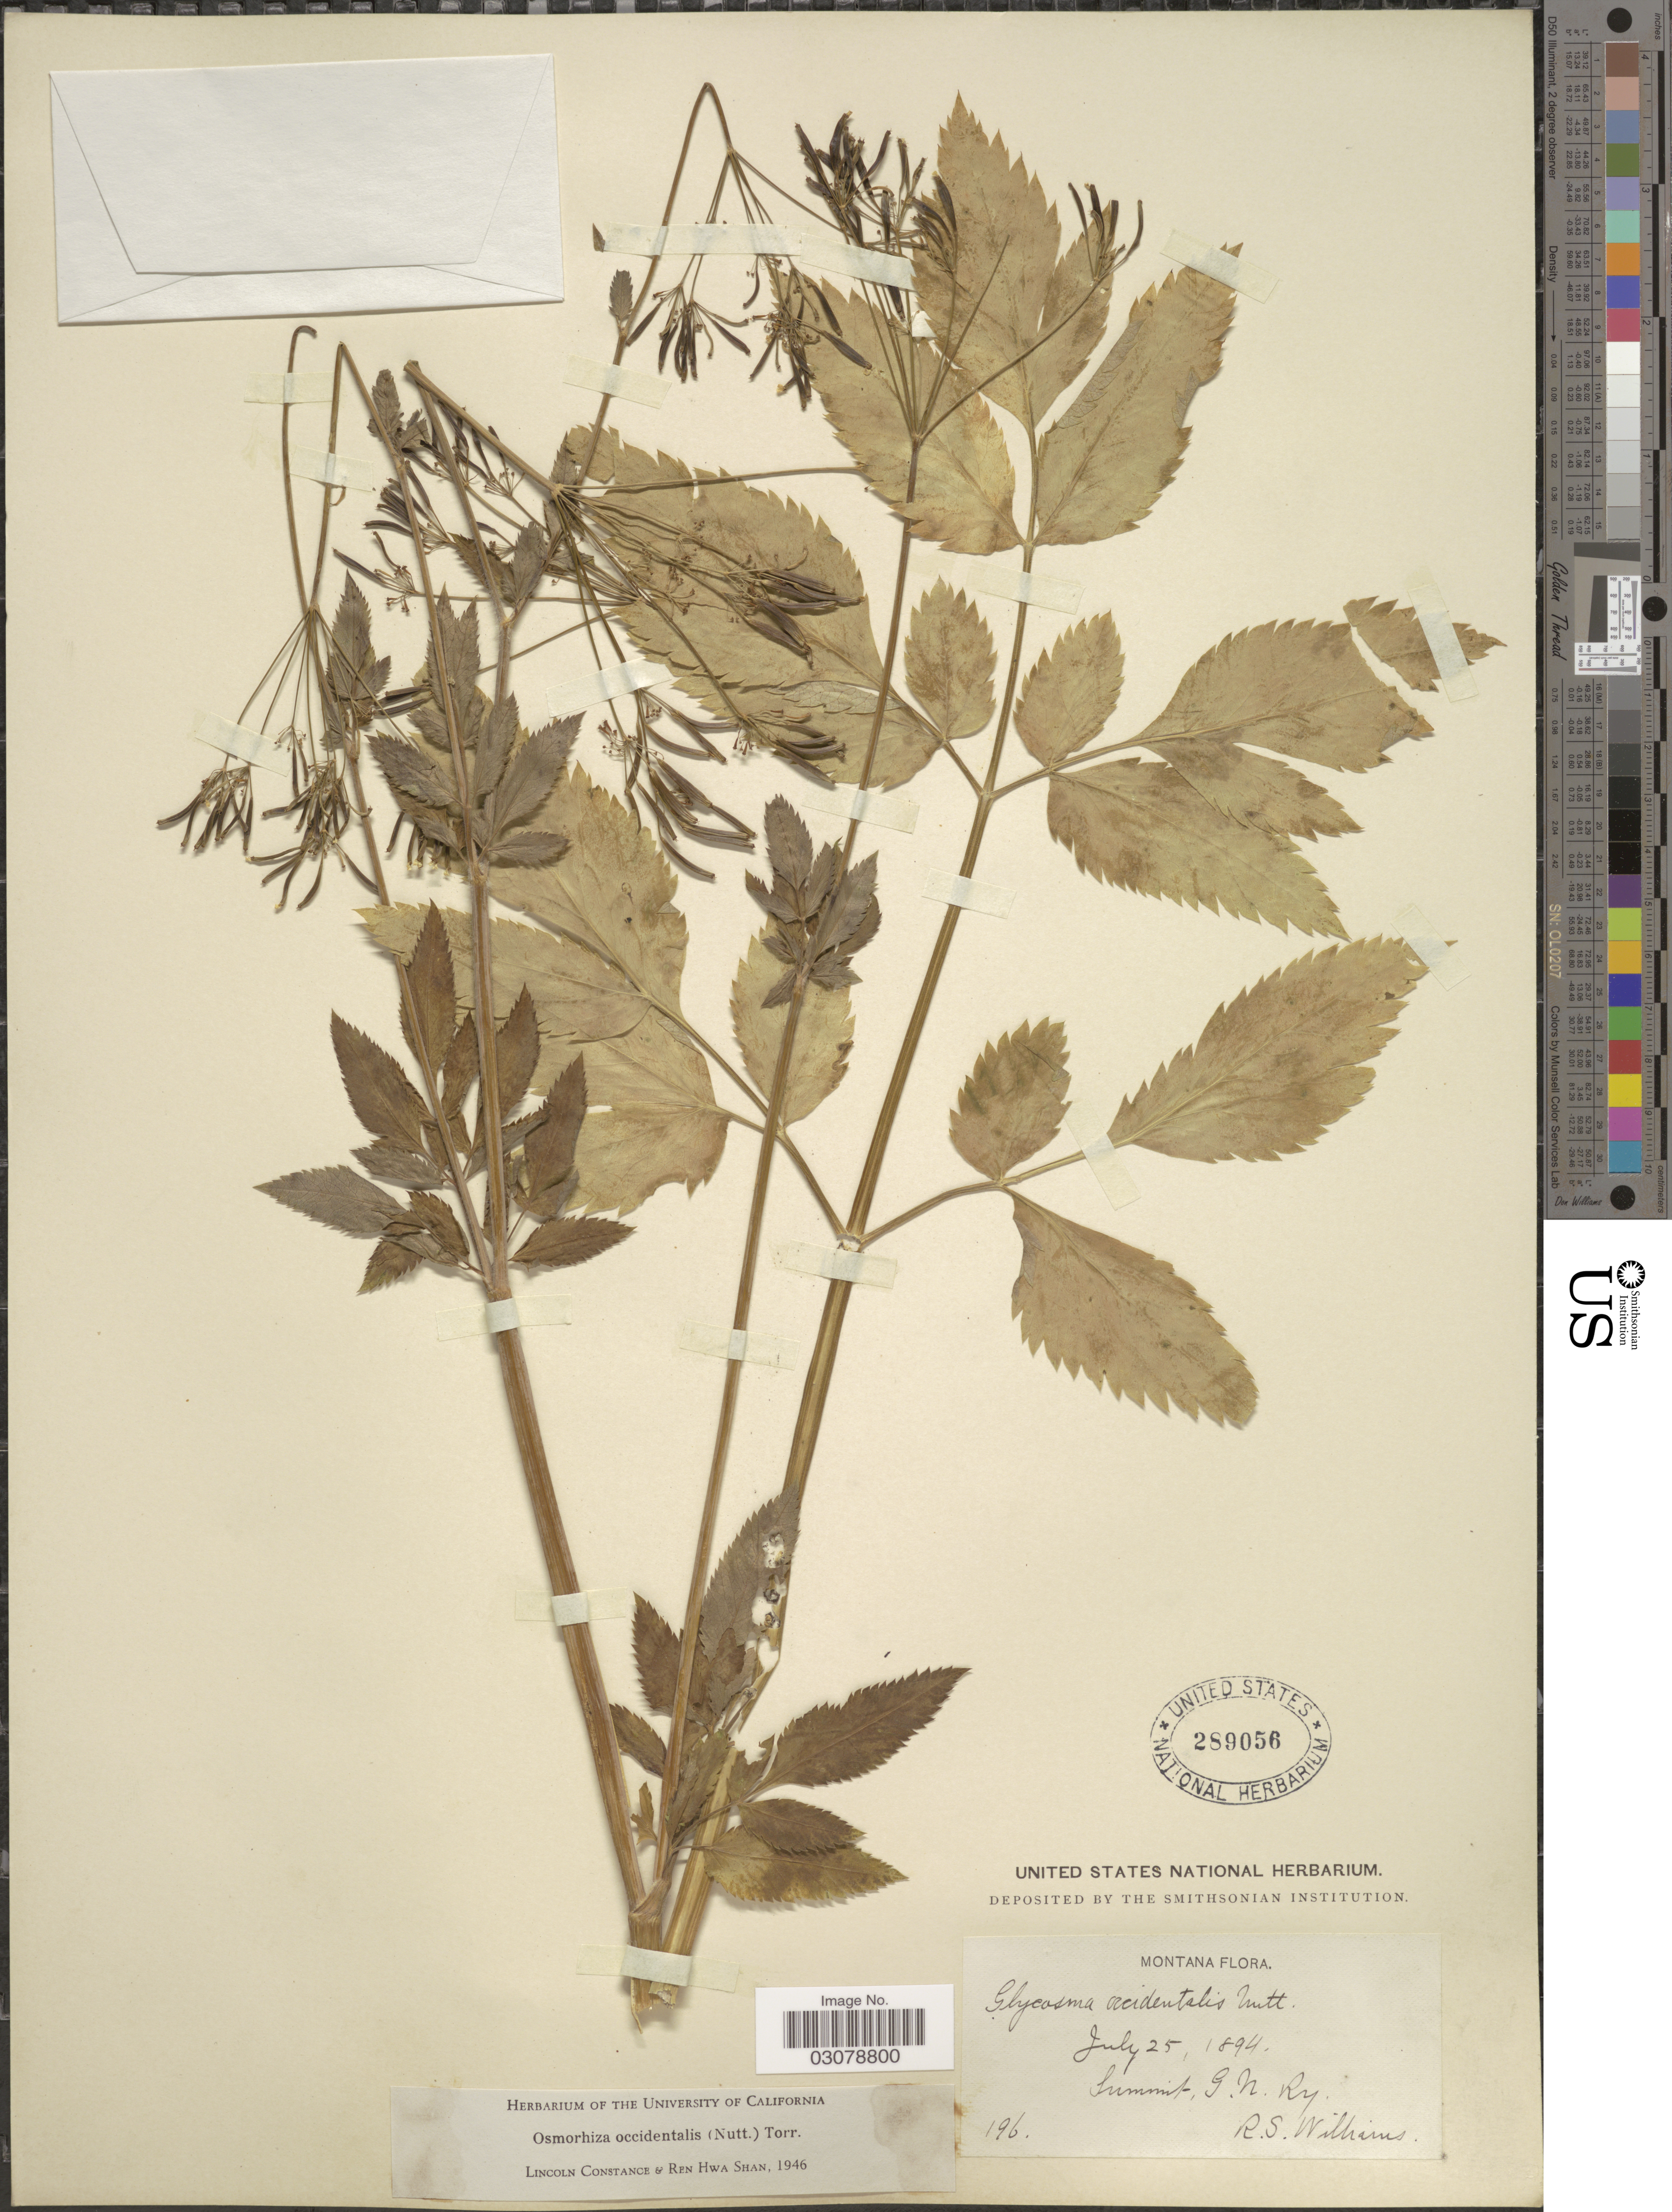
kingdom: Plantae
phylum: Tracheophyta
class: Magnoliopsida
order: Apiales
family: Apiaceae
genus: Osmorhiza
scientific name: Osmorhiza occidentalis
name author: (Nutt.) Torr.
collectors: R. S. Williams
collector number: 196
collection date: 1894-07-25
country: United States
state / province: Montana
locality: Summit, G.N. Ry.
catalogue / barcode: US 289056